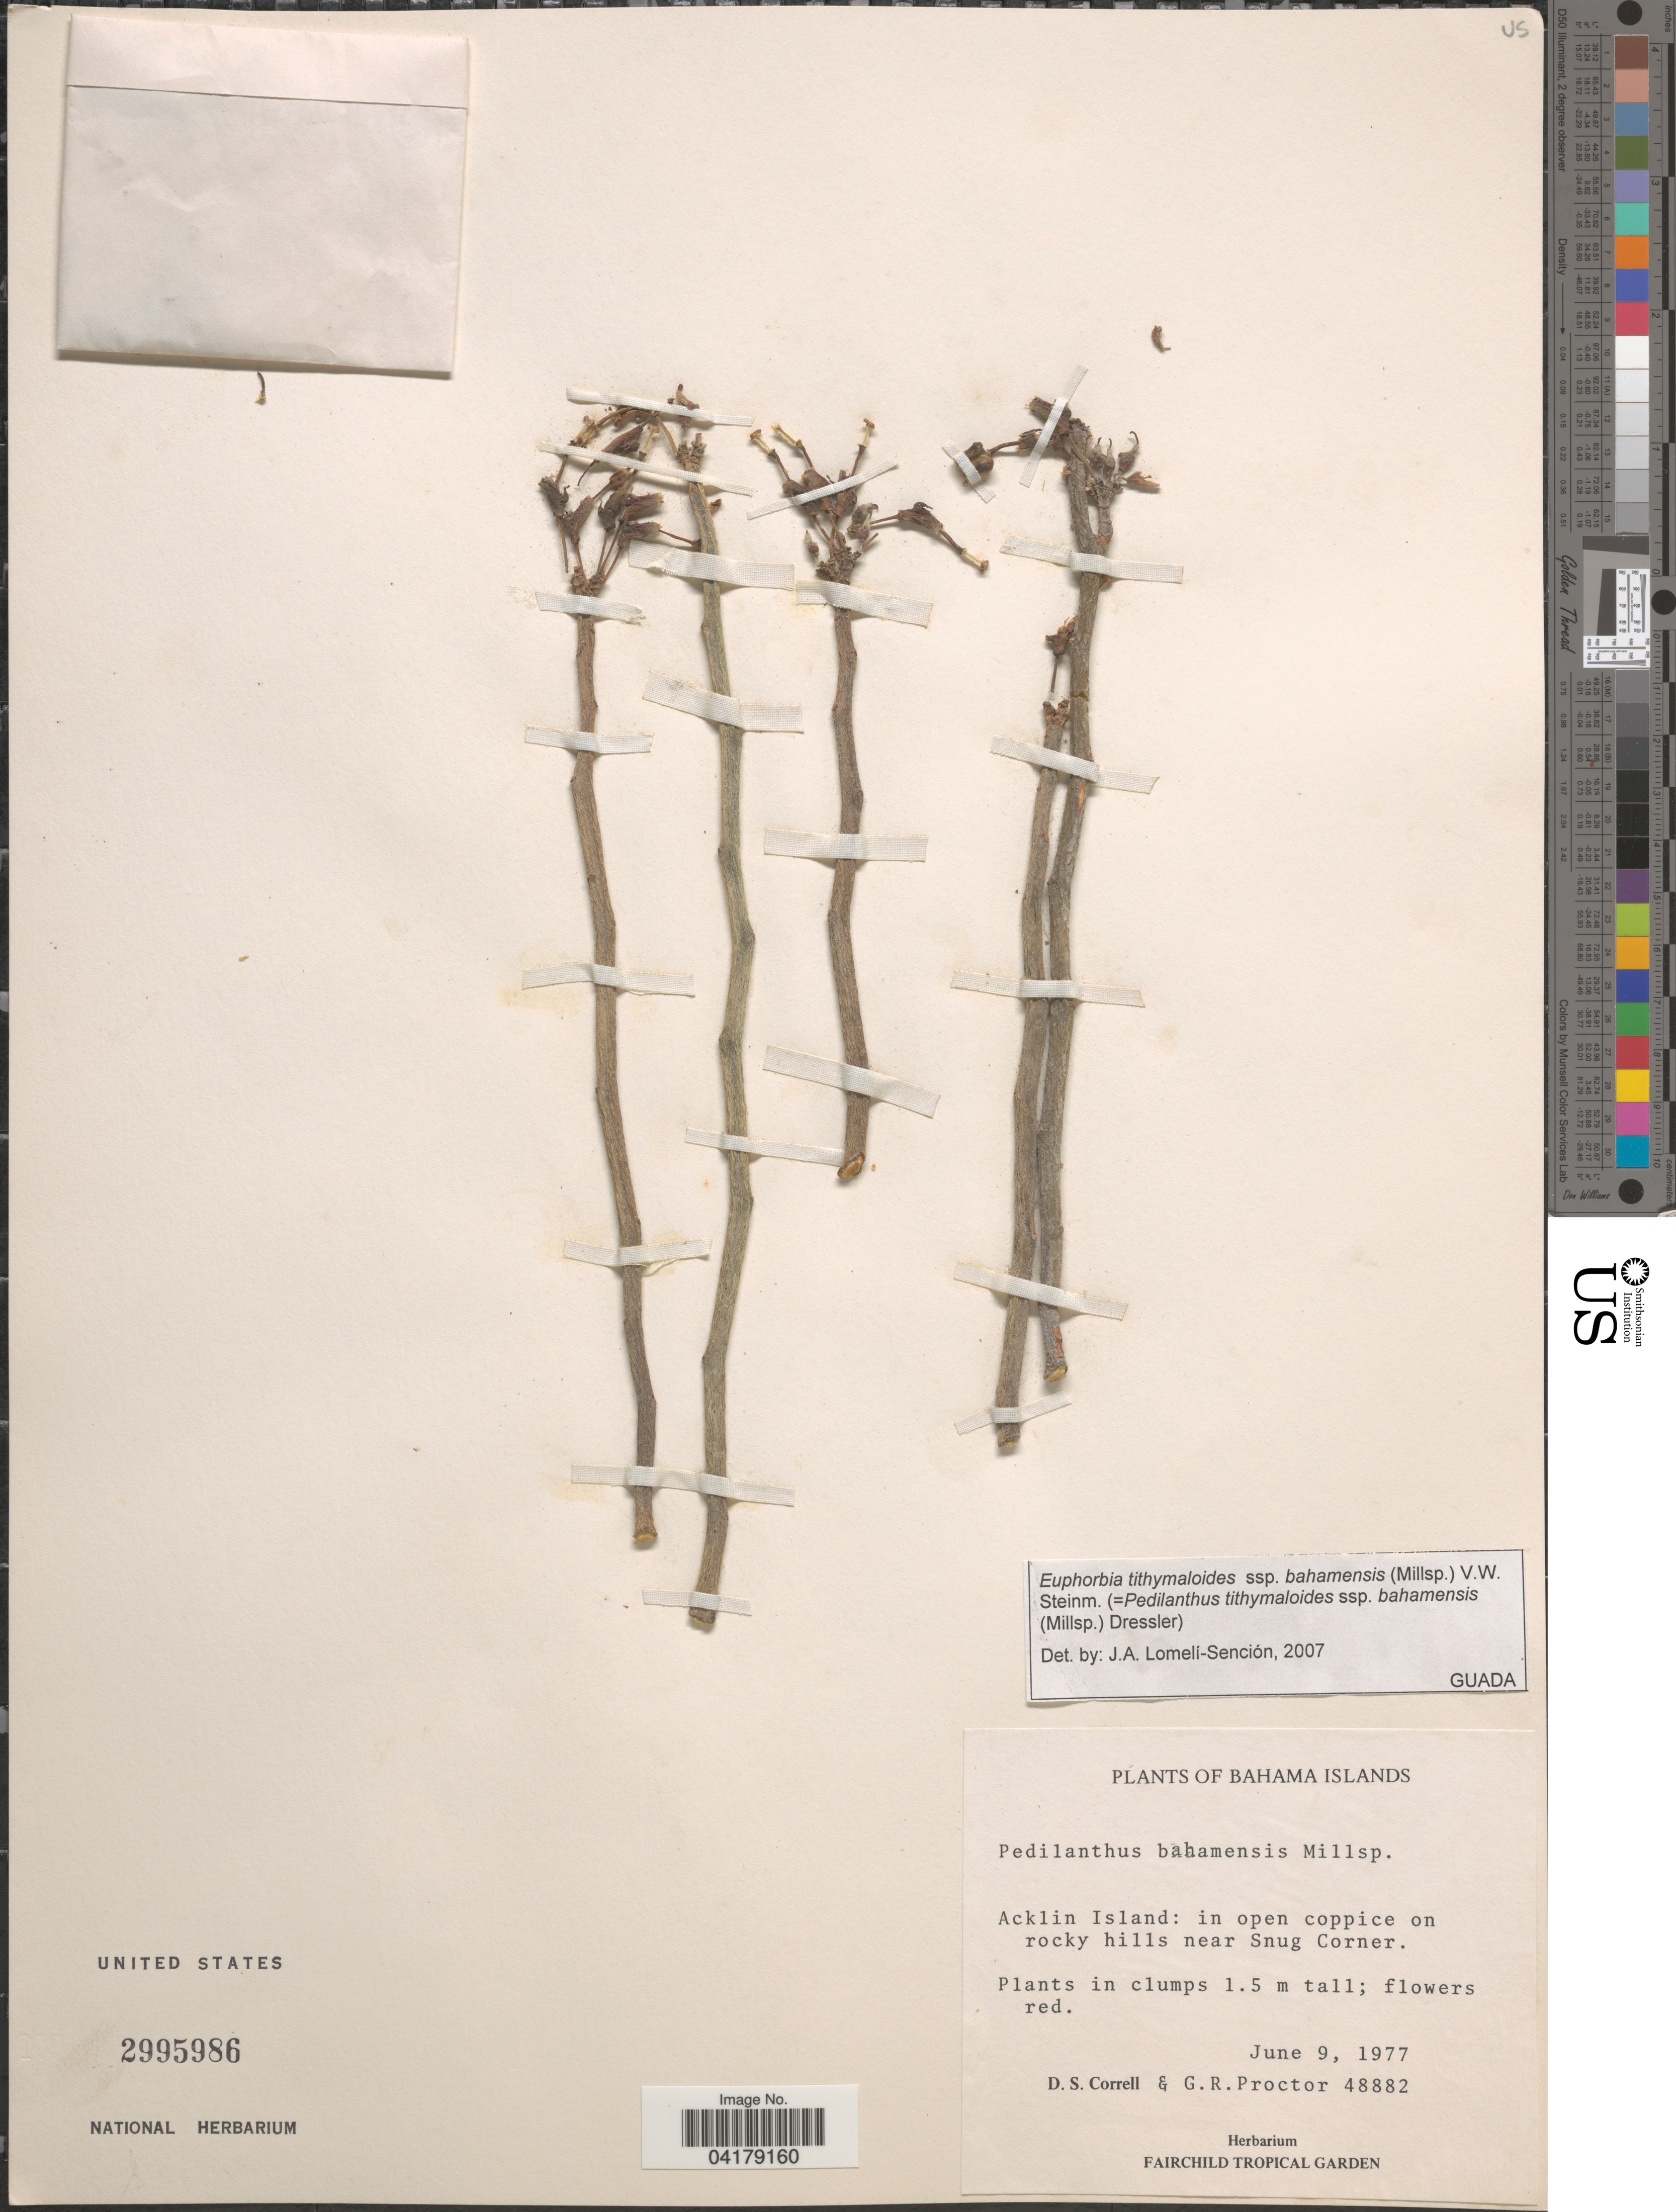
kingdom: Plantae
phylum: Tracheophyta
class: Magnoliopsida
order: Malpighiales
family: Euphorbiaceae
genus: Euphorbia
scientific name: Euphorbia tithymaloides subsp. bahamensis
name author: (Millsp.) Govaerts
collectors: D. S. Correll & G. Proctor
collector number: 48882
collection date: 1977-06-09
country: Bahamas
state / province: Acklins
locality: Bahama Islands. Acklin Island: in open coppice on rocky hills near Snug Corner.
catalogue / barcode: US 2995986